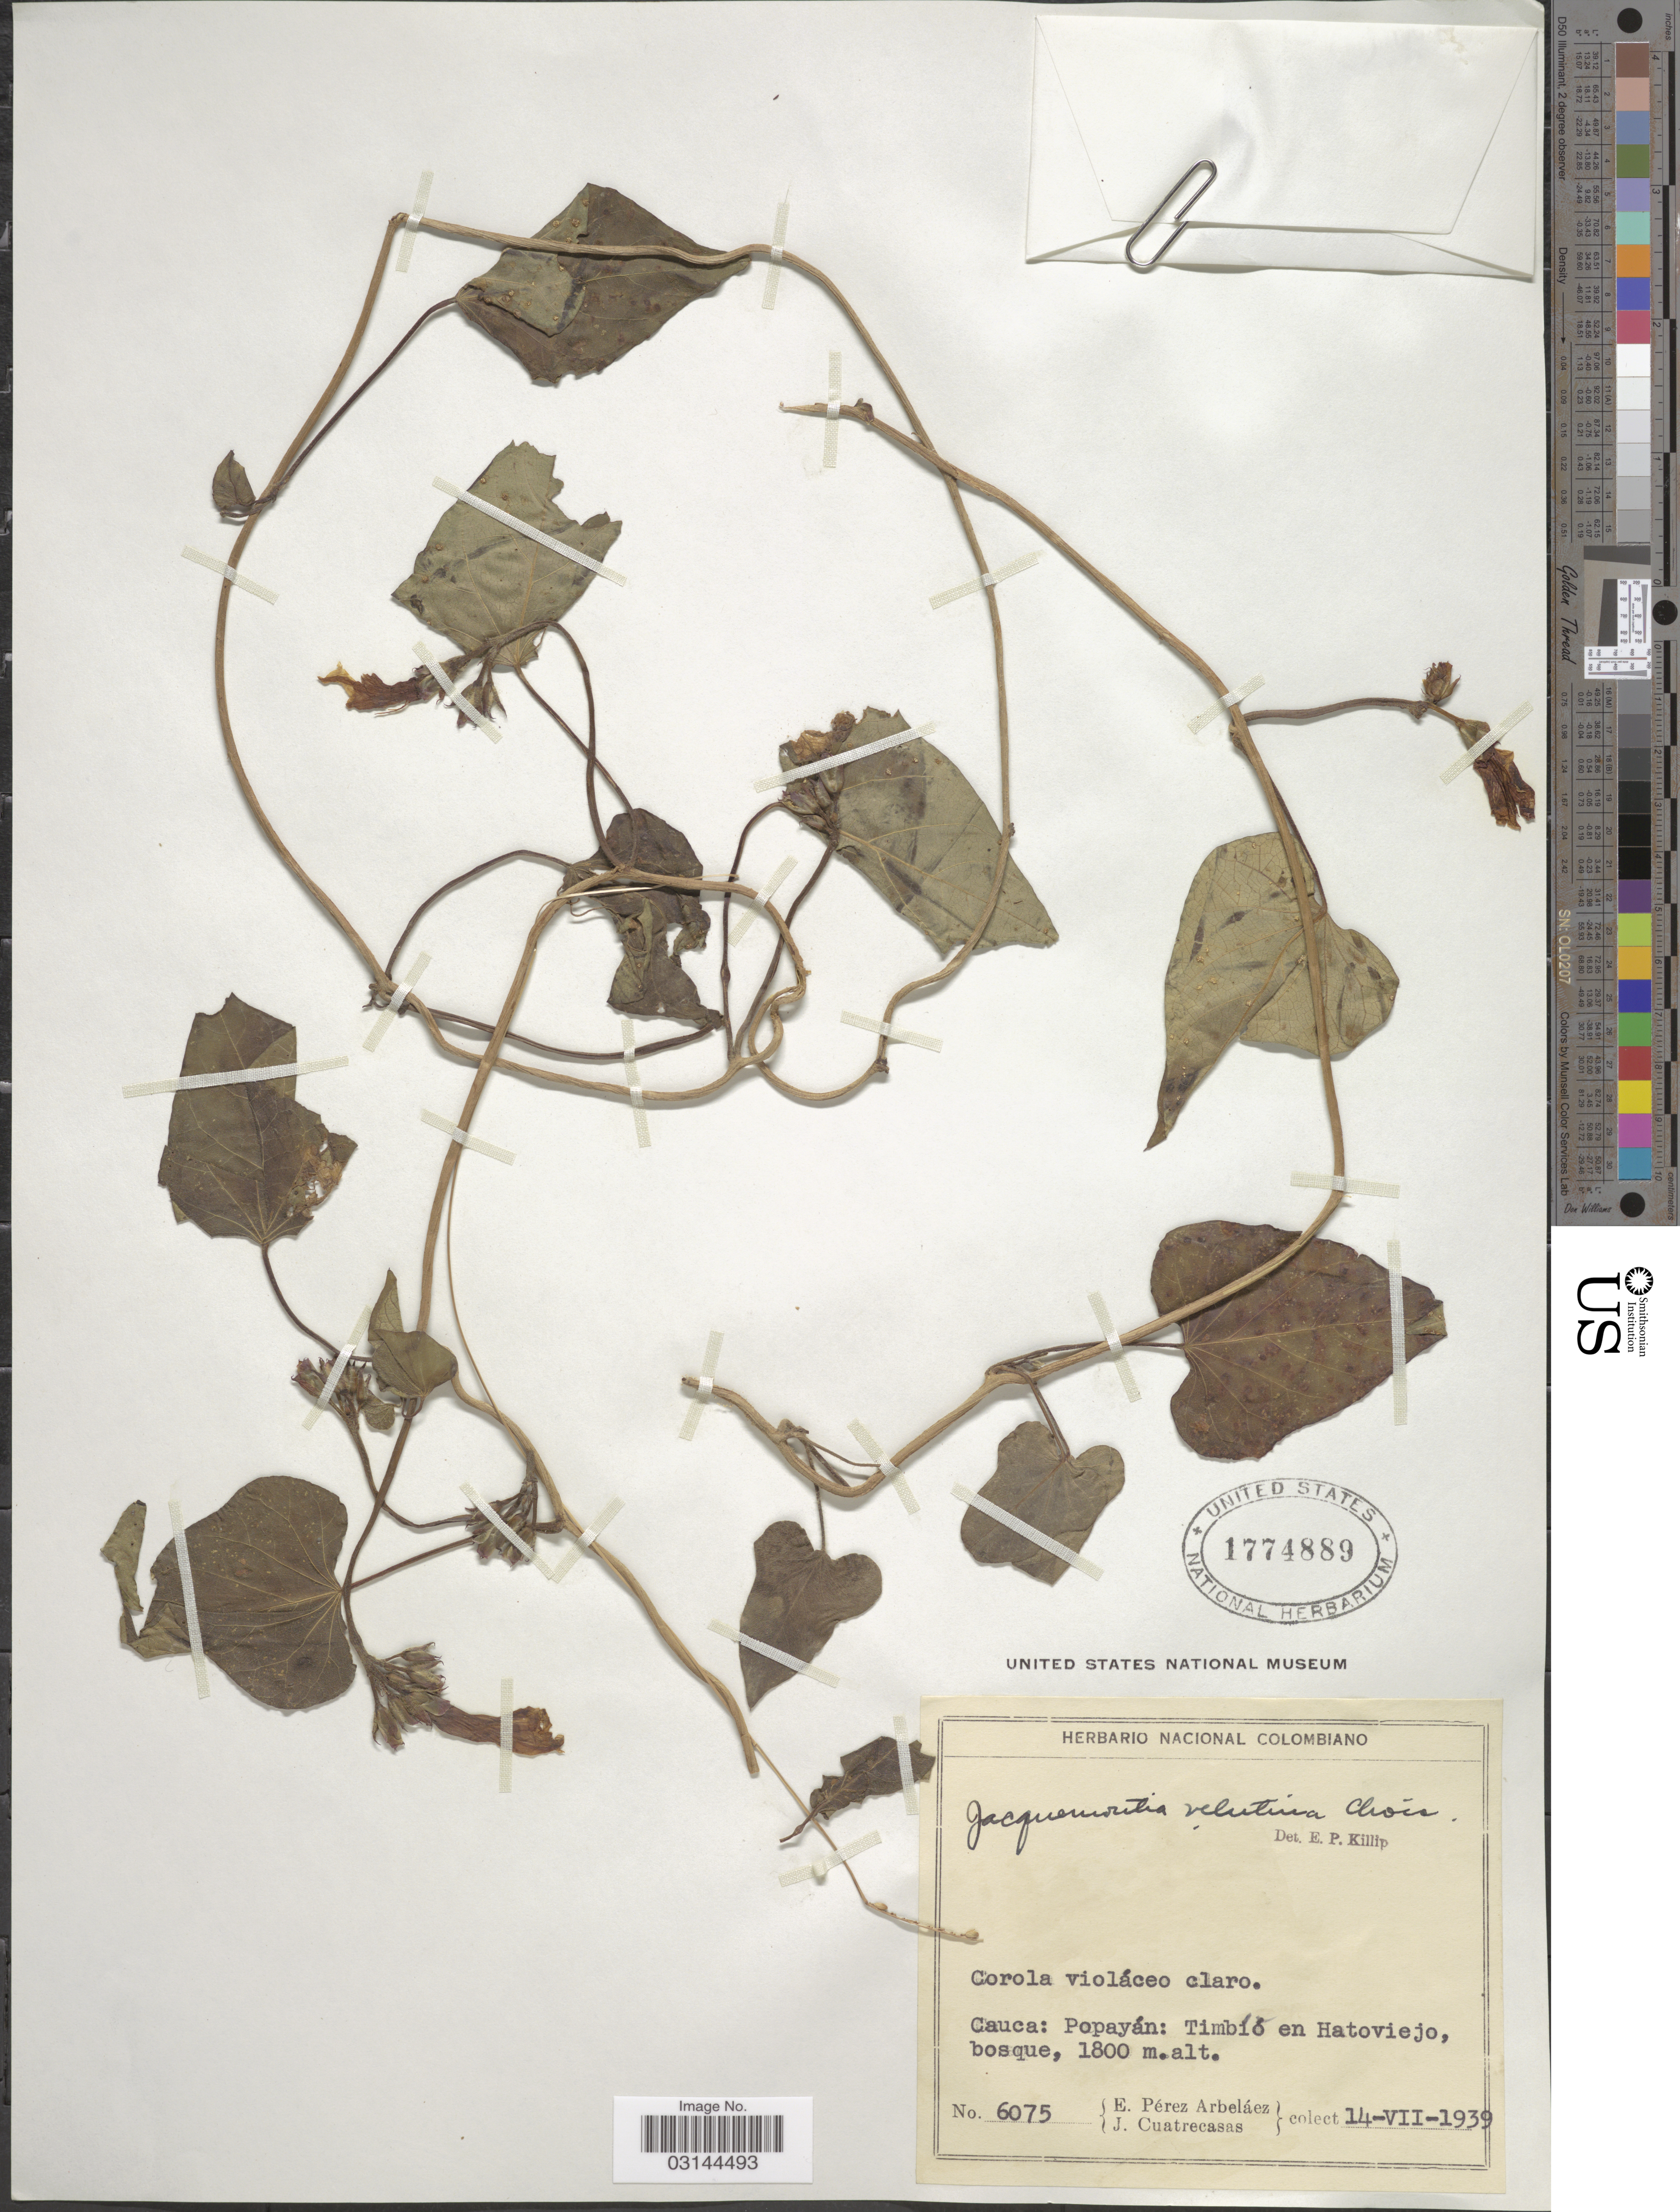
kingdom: Plantae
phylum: Tracheophyta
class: Magnoliopsida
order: Solanales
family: Convolvulaceae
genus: Jacquemontia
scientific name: Jacquemontia velutina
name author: Choisy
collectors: E. Pérez Arbeláez & J. Cuatrecasas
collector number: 6075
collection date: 1939-07-14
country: Colombia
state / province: Cauca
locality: Cauca: Popayán: Timbío en Hatoviejo.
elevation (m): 1800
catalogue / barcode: US 1774889